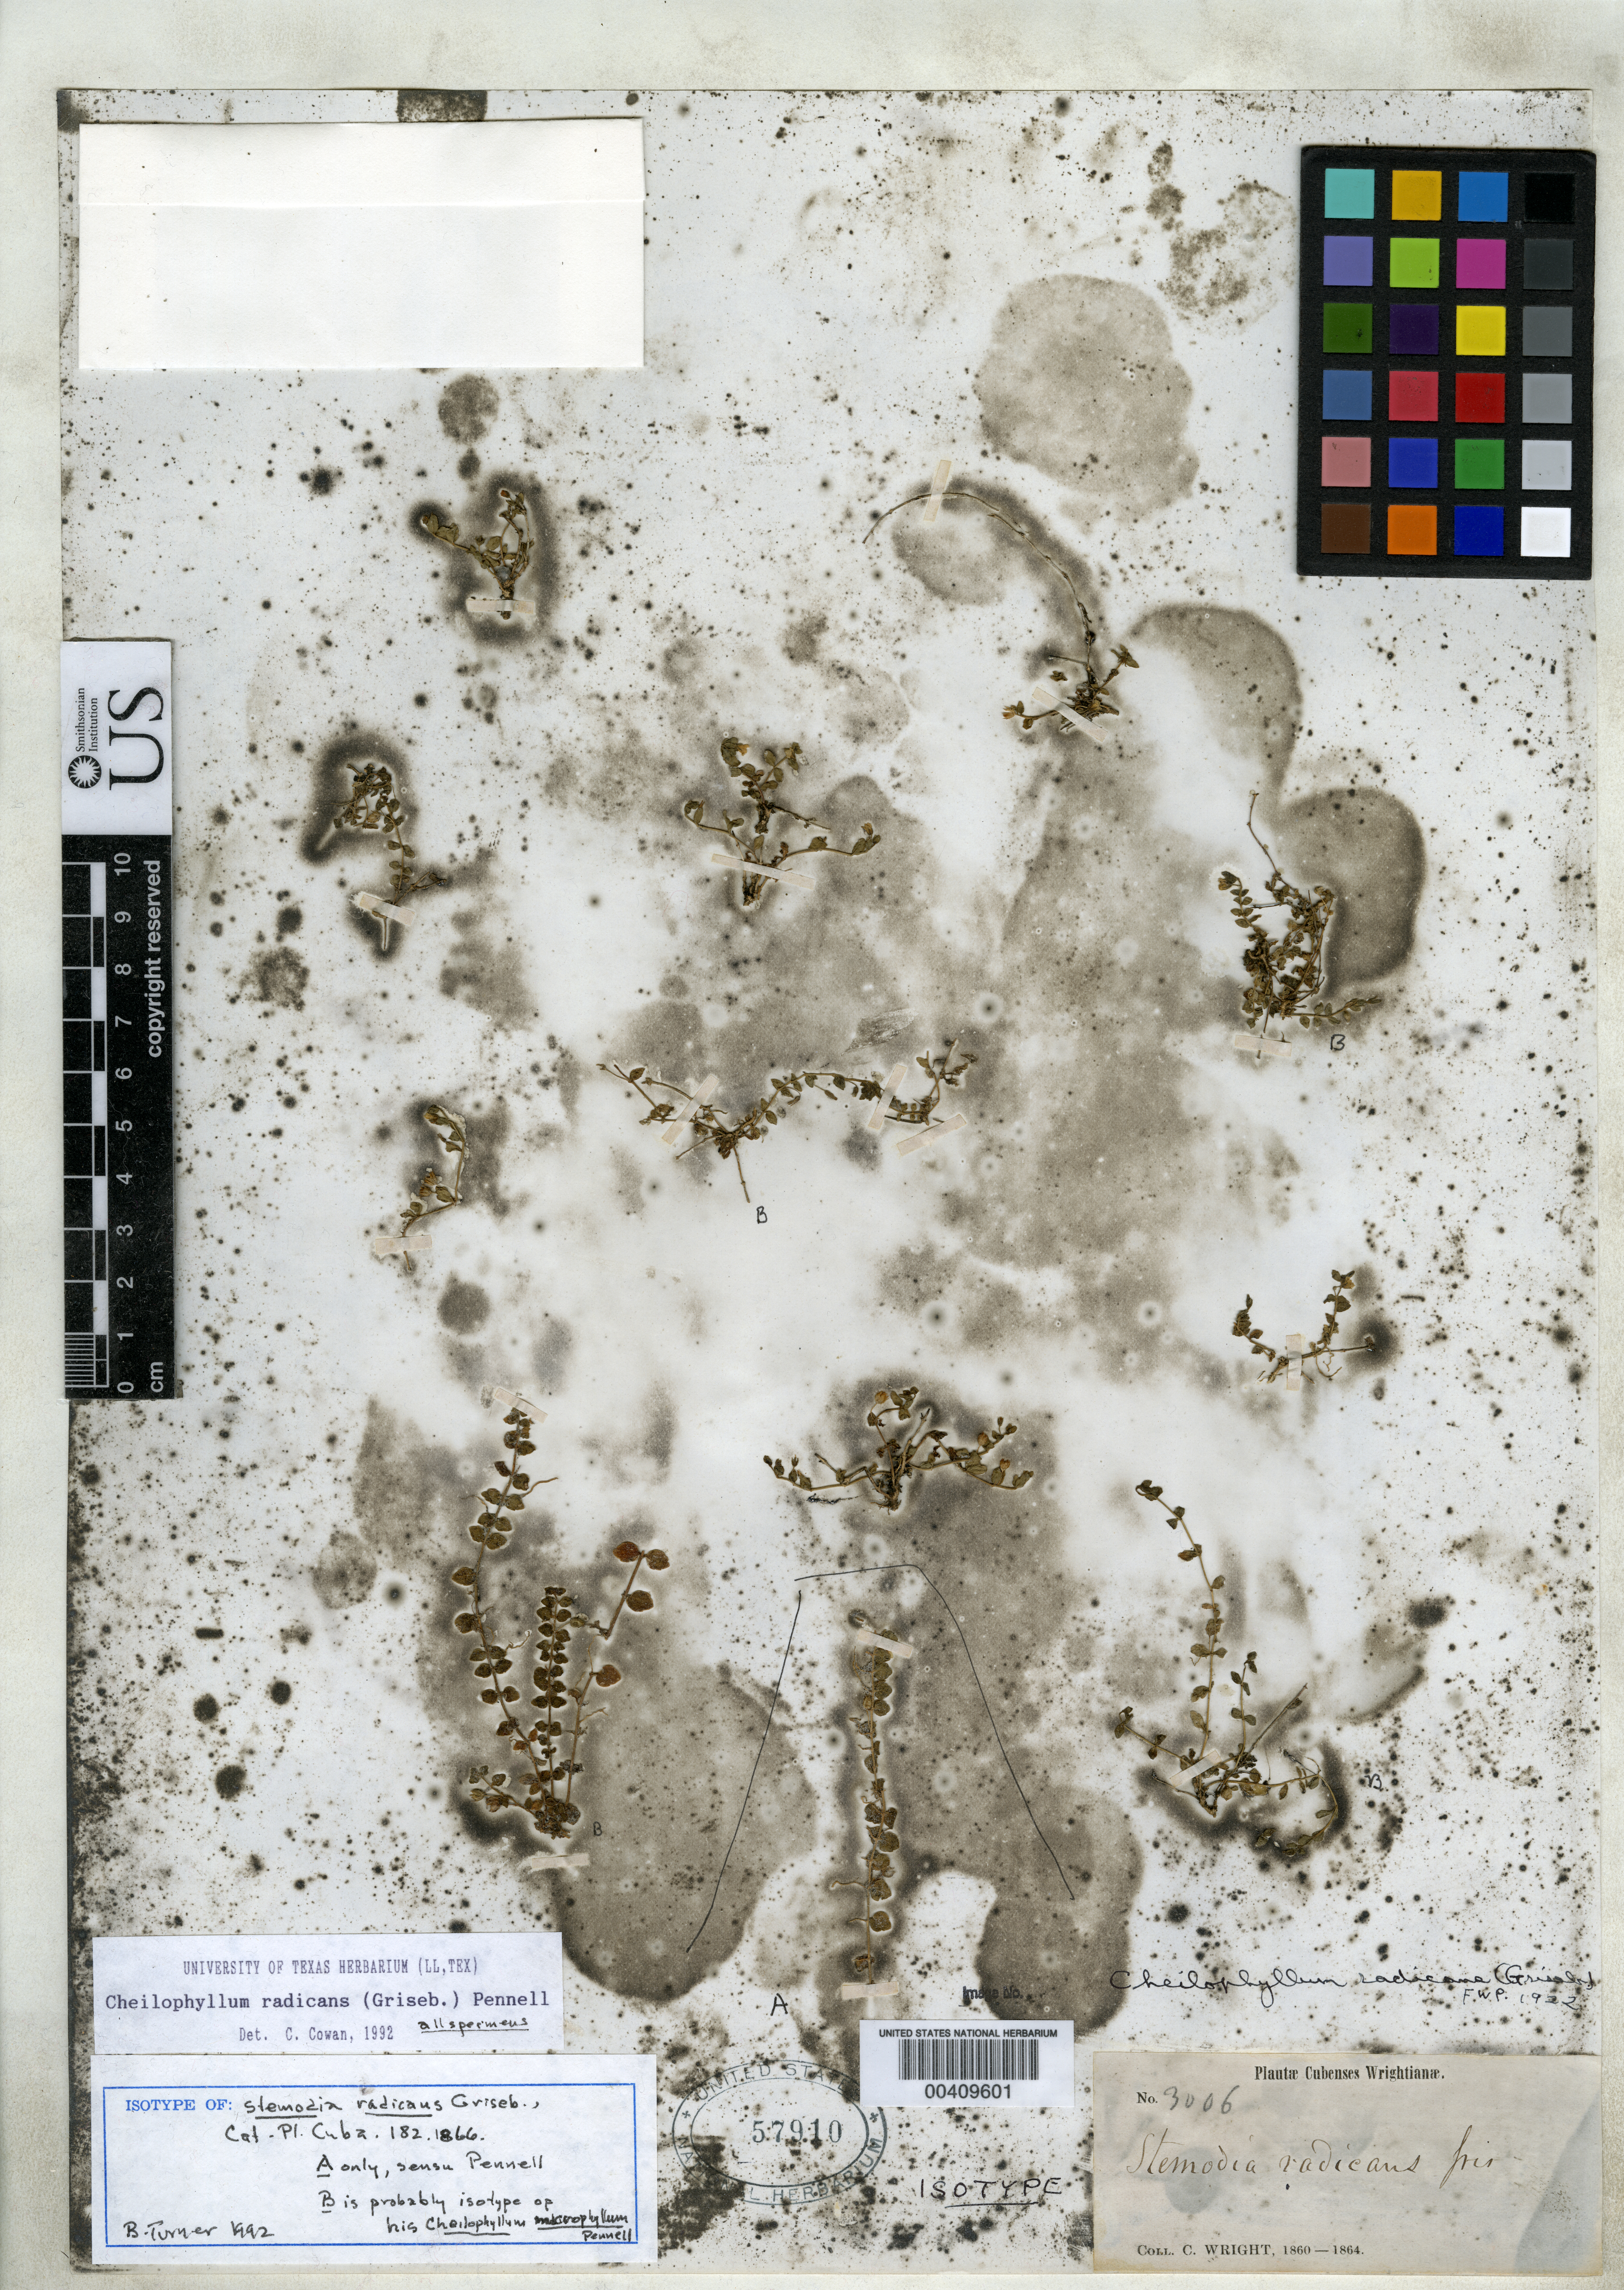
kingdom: Plantae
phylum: Tracheophyta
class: Magnoliopsida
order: Lamiales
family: Plantaginaceae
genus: Stemodia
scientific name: Stemodia radicans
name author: Griseb.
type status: Isotype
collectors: C. Wright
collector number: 3006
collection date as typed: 1860 to -- --- 1864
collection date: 1860/1864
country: Cuba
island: Greater Antilles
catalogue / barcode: US 57910